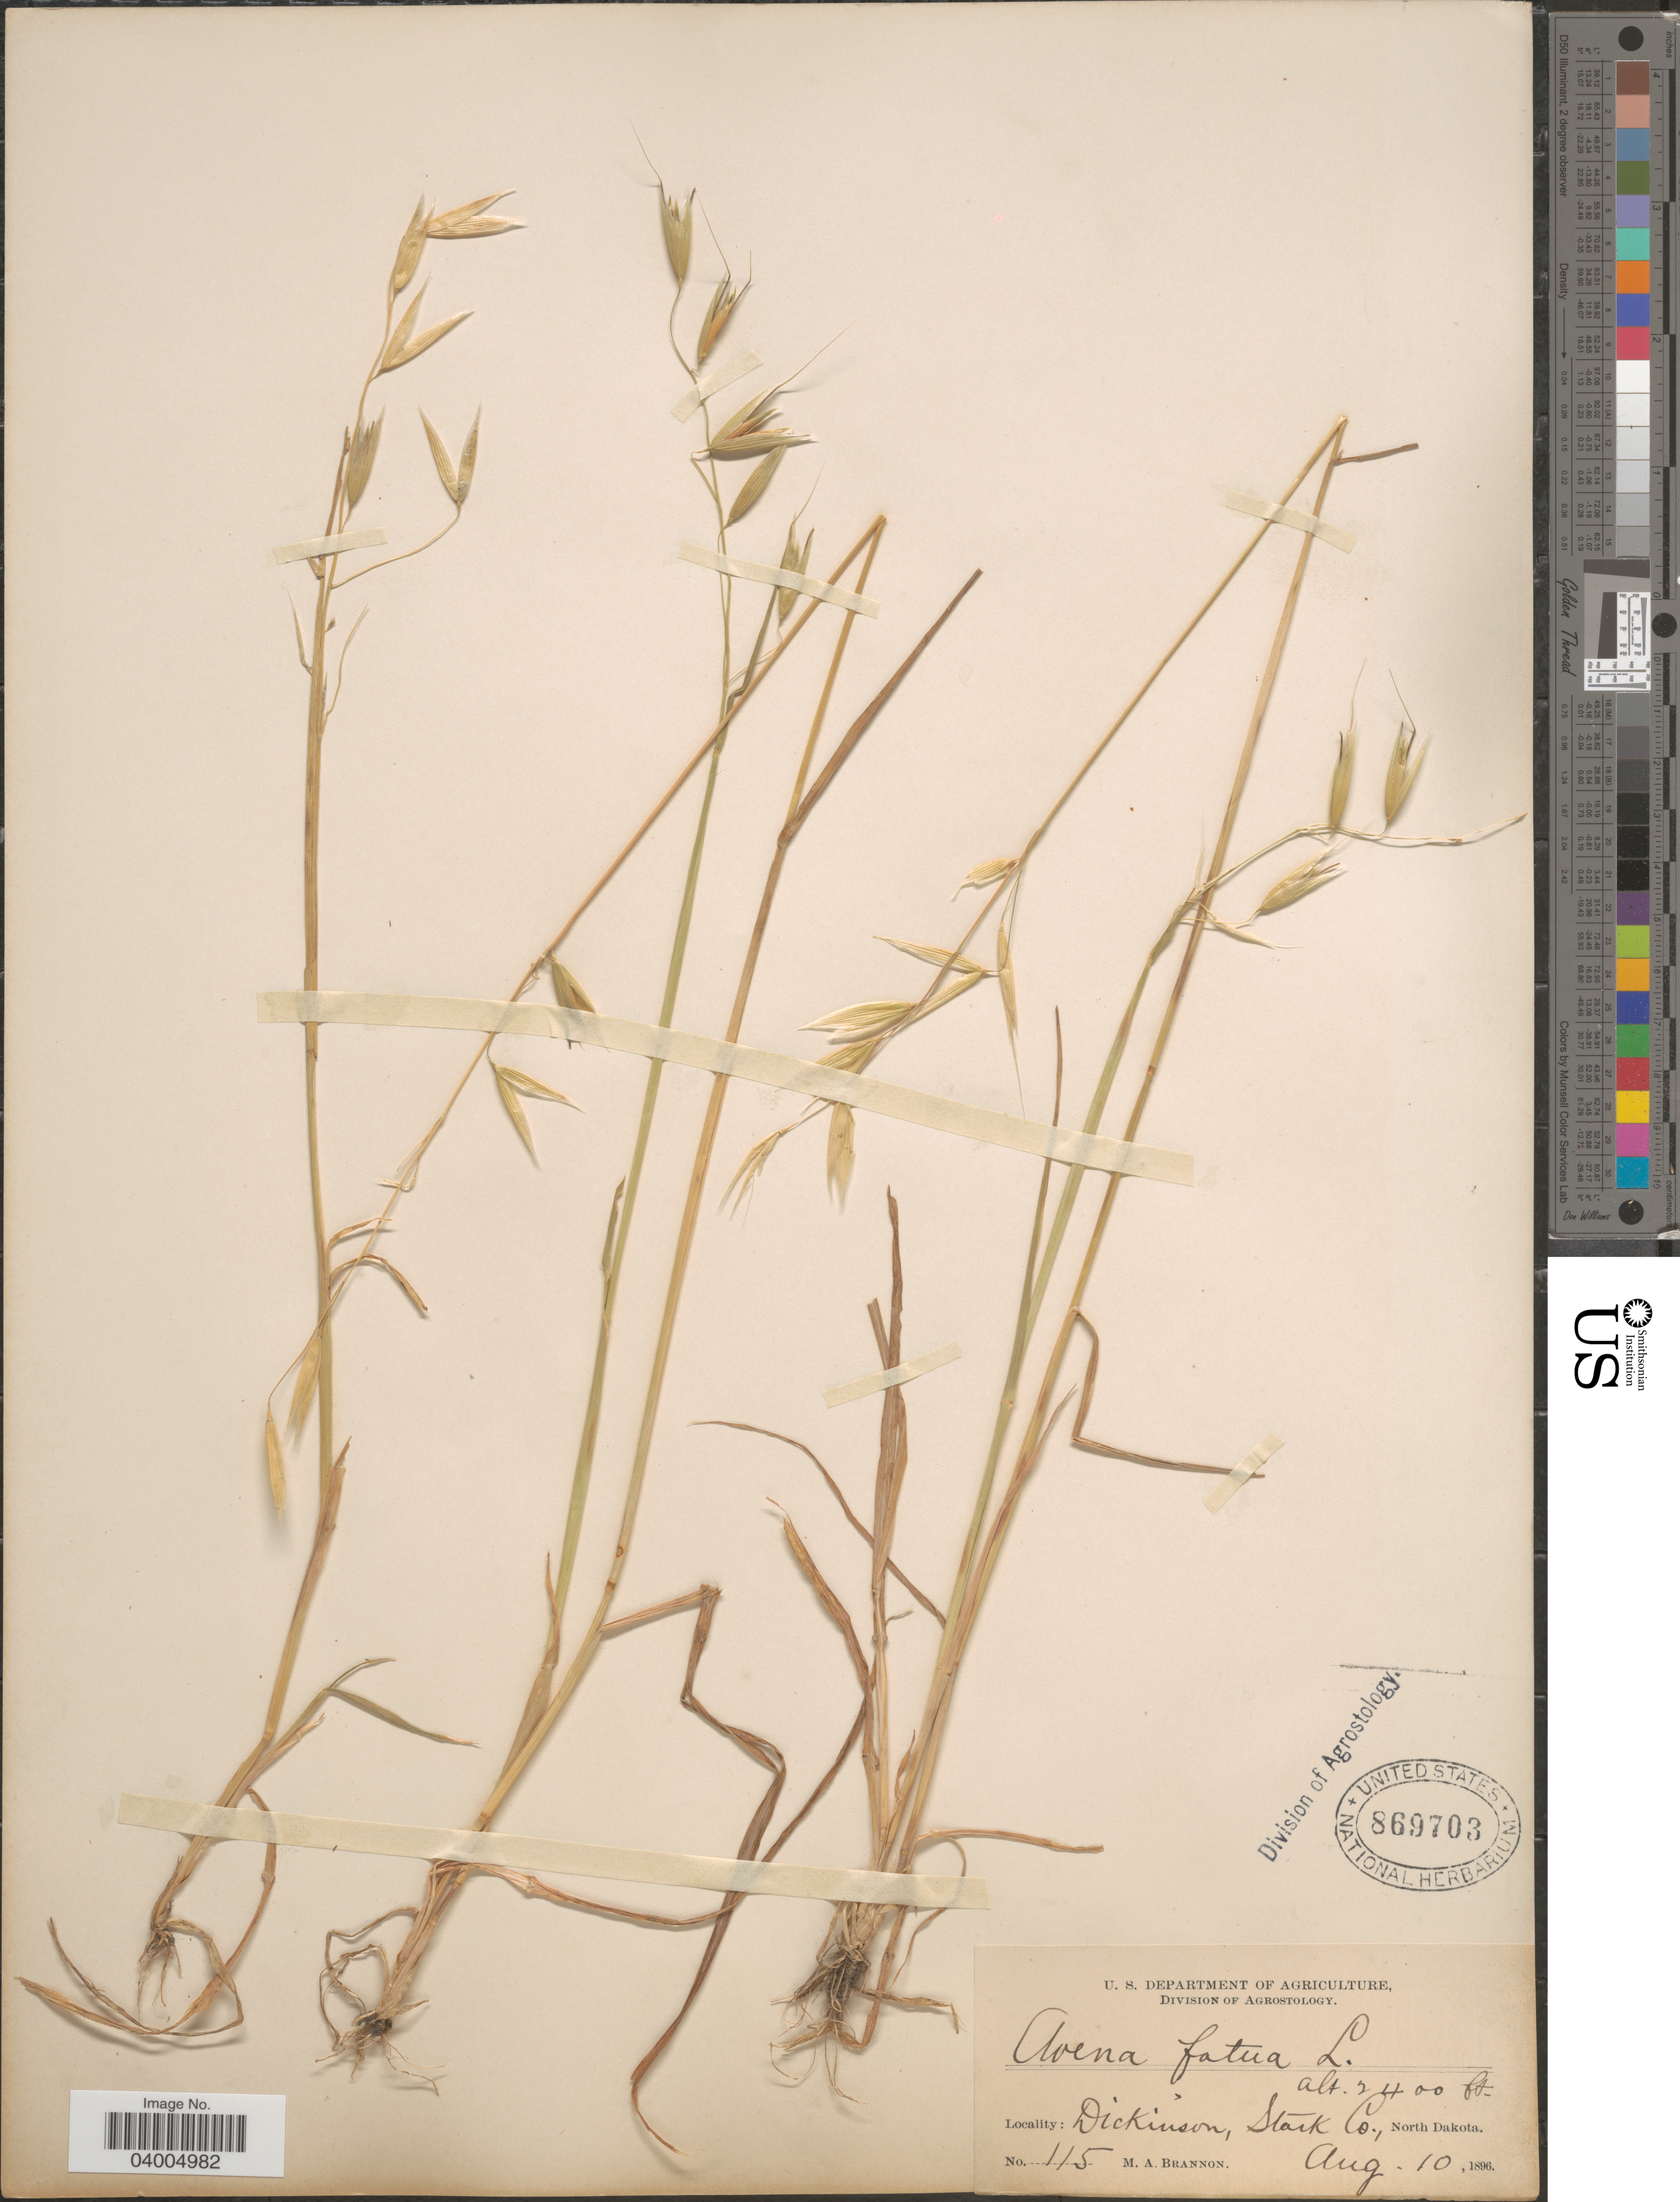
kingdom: Plantae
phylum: Tracheophyta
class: Liliopsida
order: Poales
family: Poaceae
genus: Avena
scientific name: Avena fatua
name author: L.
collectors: M. Brannon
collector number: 115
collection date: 1896-08-10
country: United States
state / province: North Dakota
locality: Dickinson, Stark Co.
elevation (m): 732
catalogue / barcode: US 869703